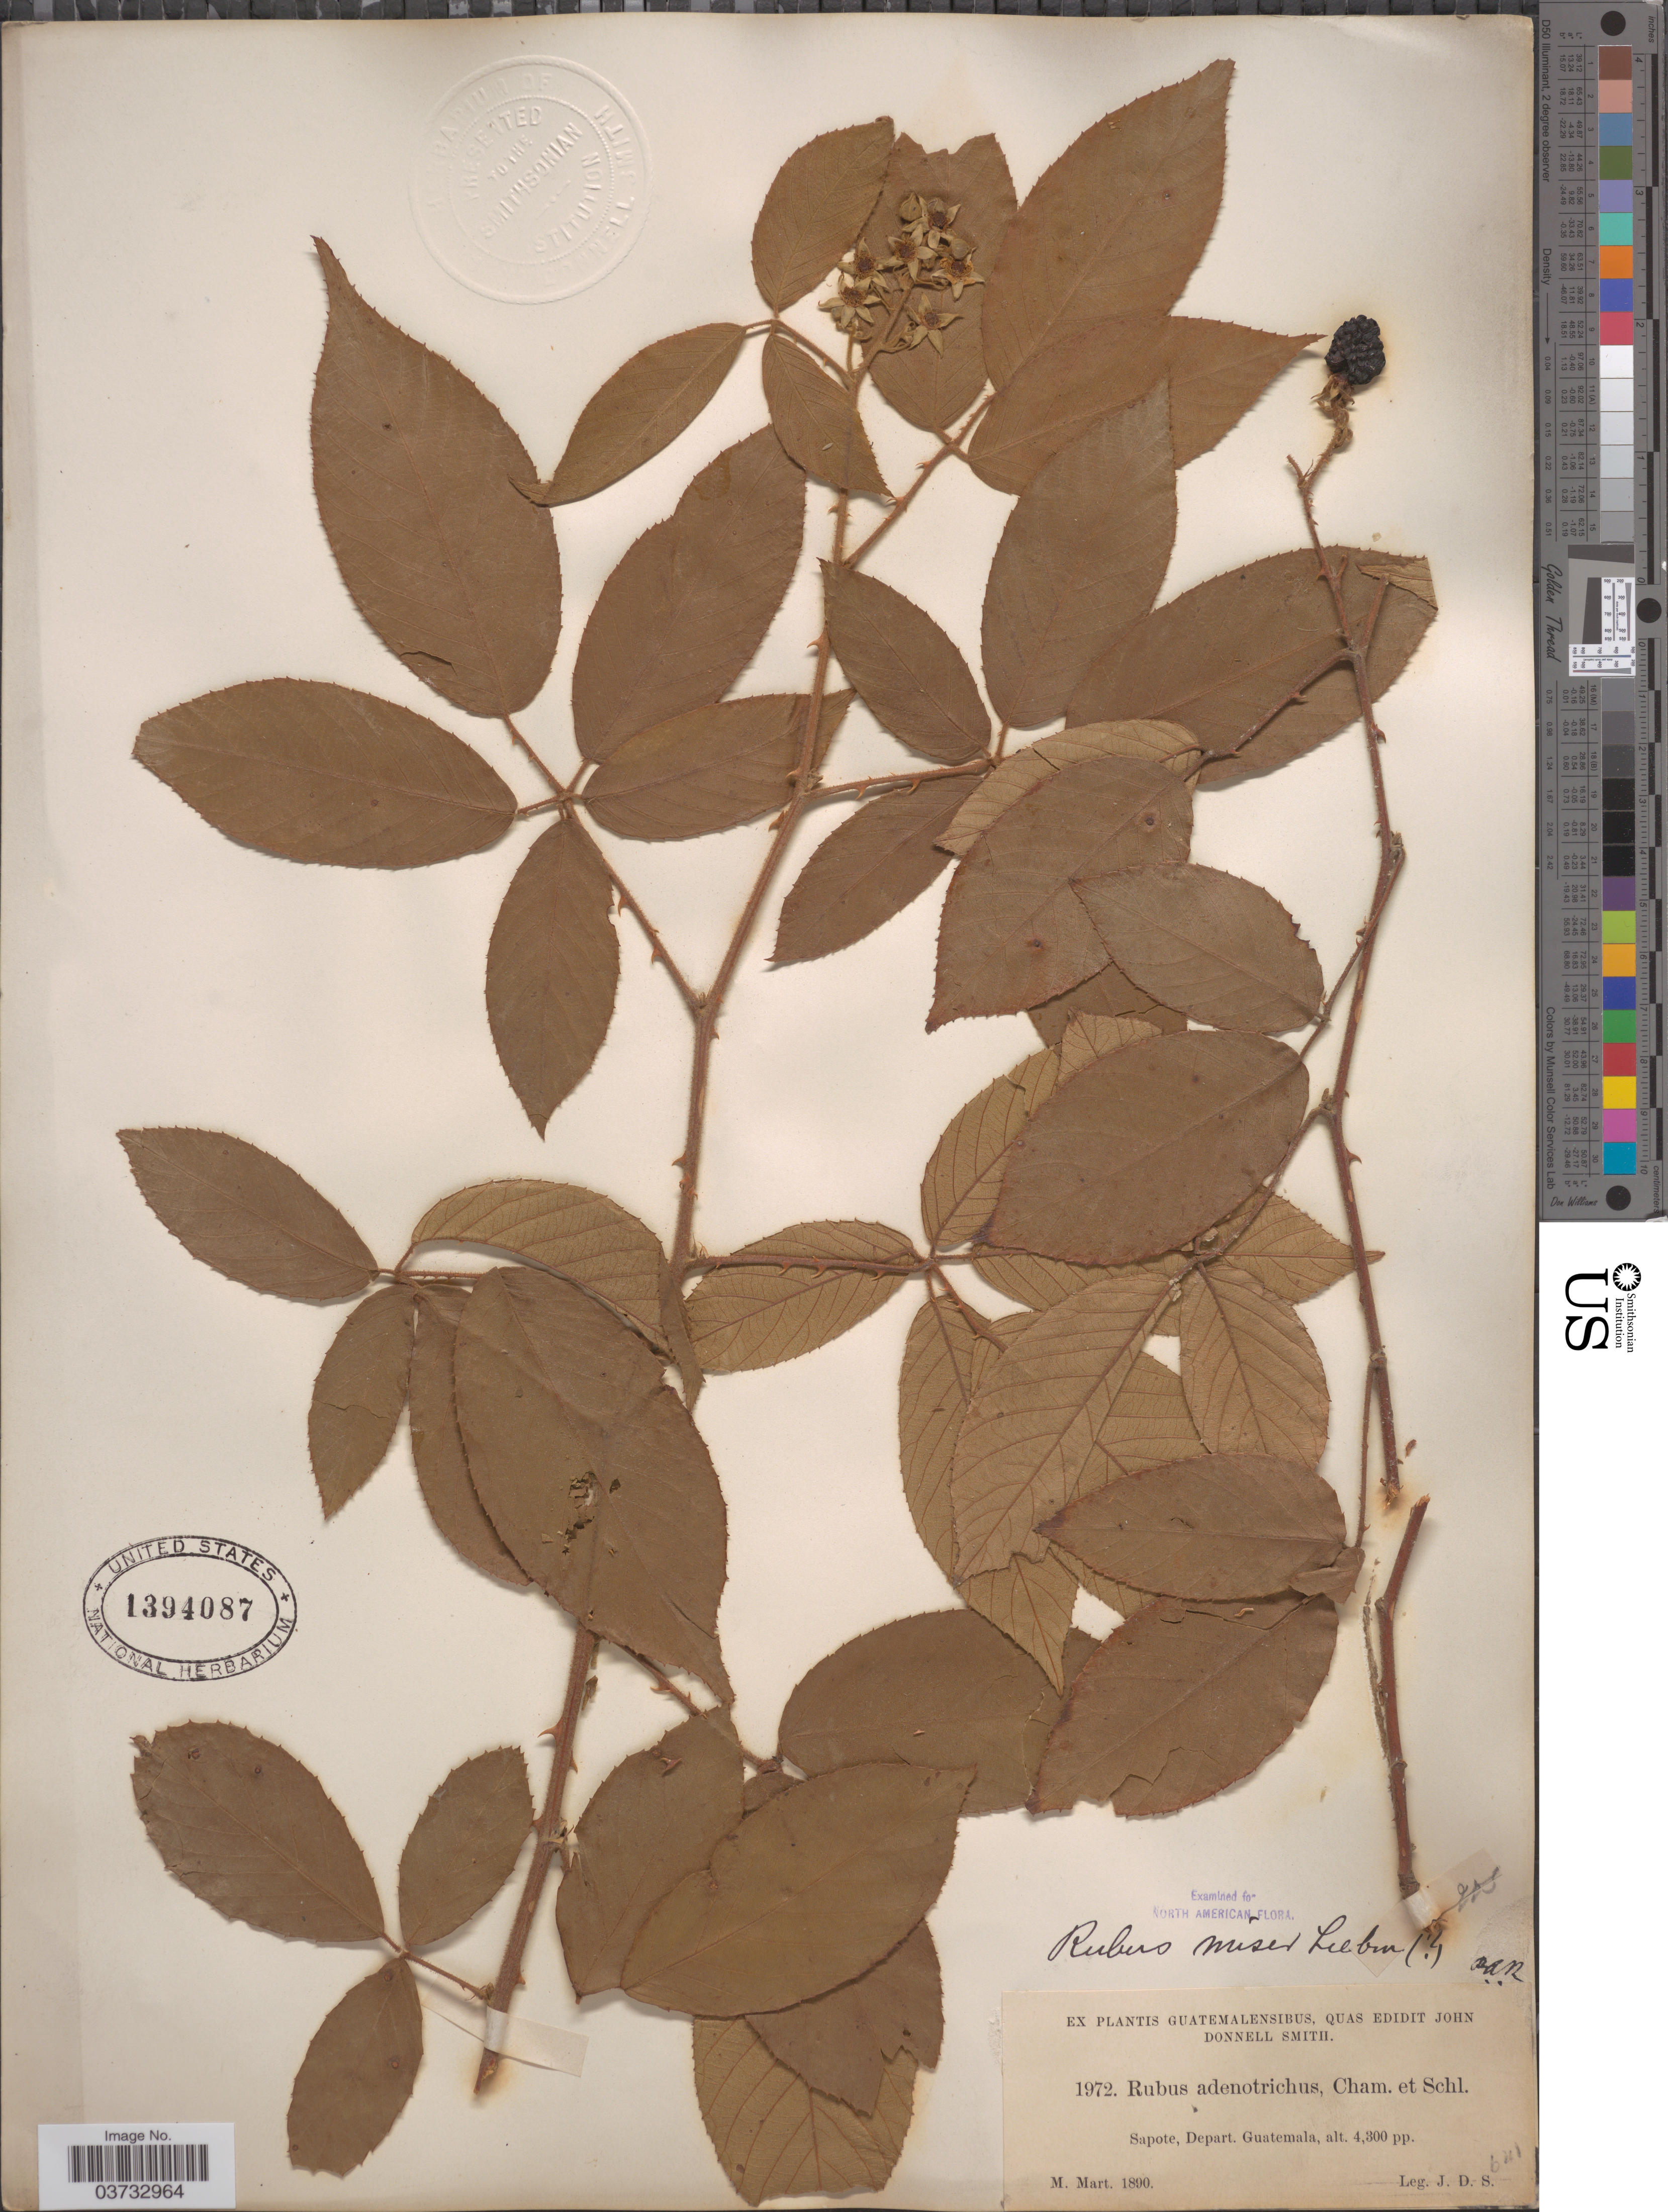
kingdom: Plantae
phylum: Tracheophyta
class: Magnoliopsida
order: Rosales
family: Rosaceae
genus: Rubus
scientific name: Rubus miser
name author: Liebm.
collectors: J. Donnell Smith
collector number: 1972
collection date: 1890-03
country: Guatemala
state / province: Guatemala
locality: Sapote, Depart. Guatemala.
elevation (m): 1311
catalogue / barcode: US 1394087